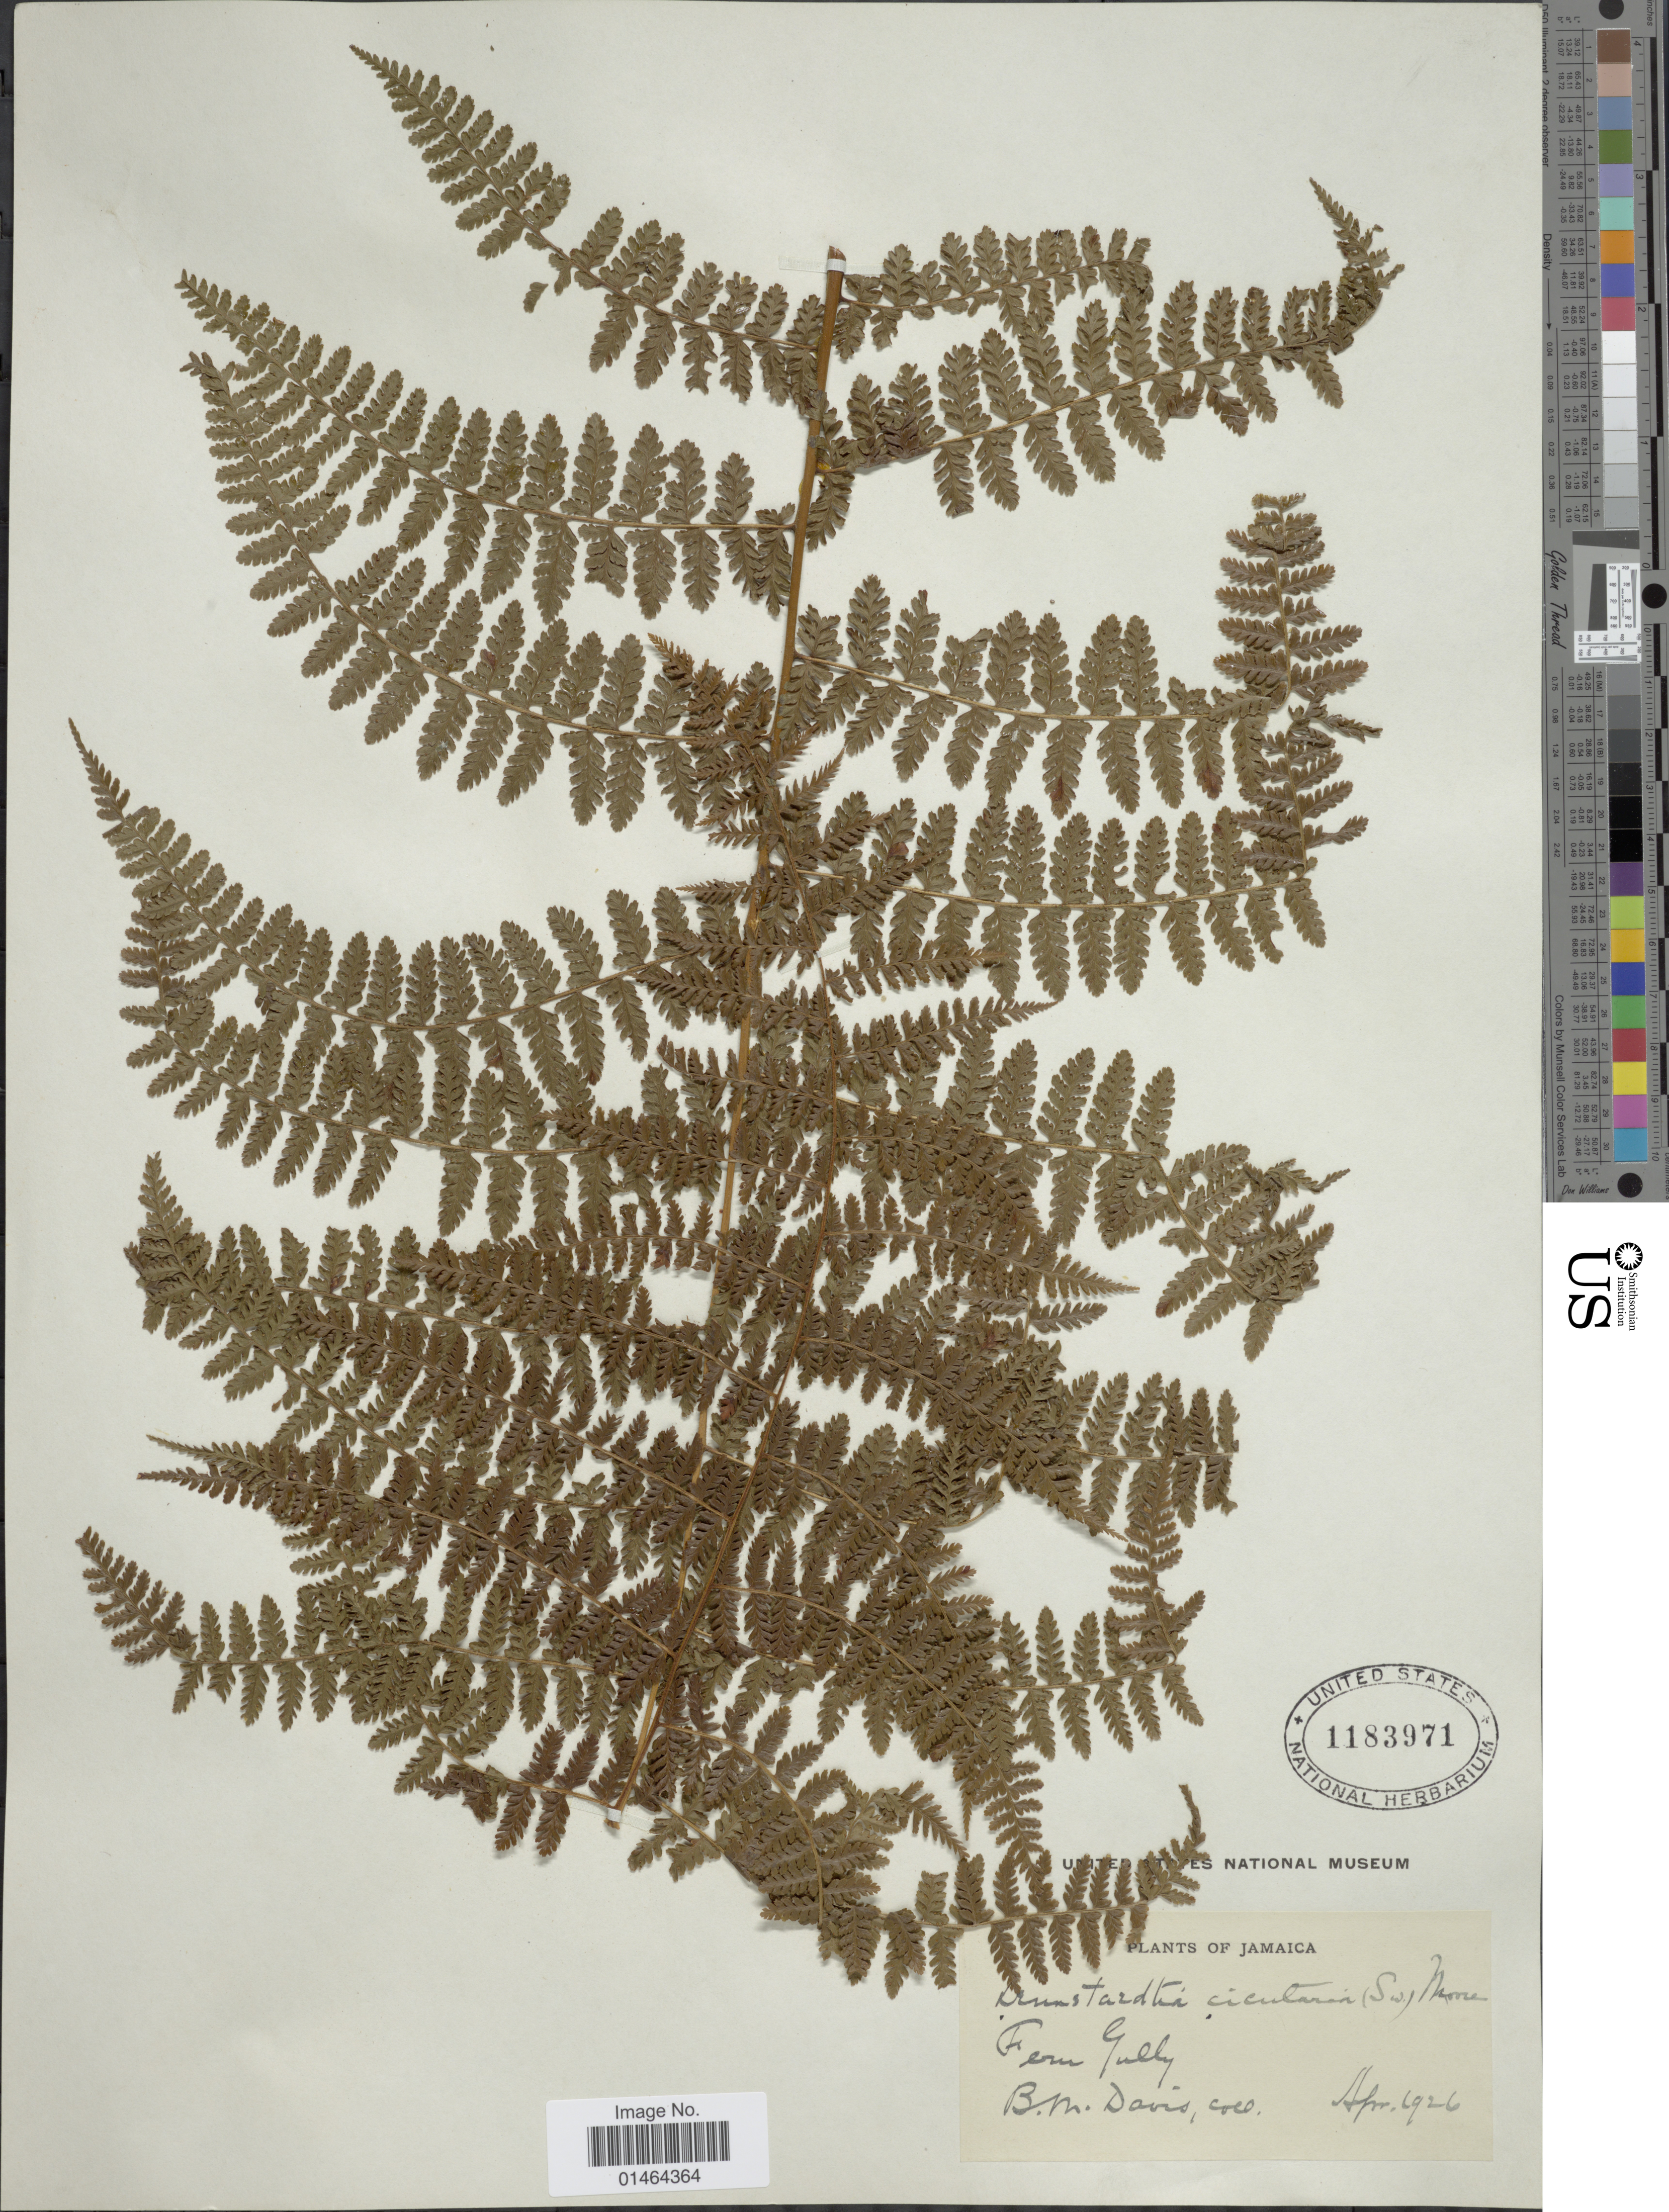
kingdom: Plantae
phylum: Tracheophyta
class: Polypodiopsida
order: Polypodiales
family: Dennstaedtiaceae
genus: Dennstaedtia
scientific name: Dennstaedtia cicutaria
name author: (Sw.) T. Moore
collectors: B. Davis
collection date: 1926-04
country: Jamaica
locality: Fern Gully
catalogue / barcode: US 1183971